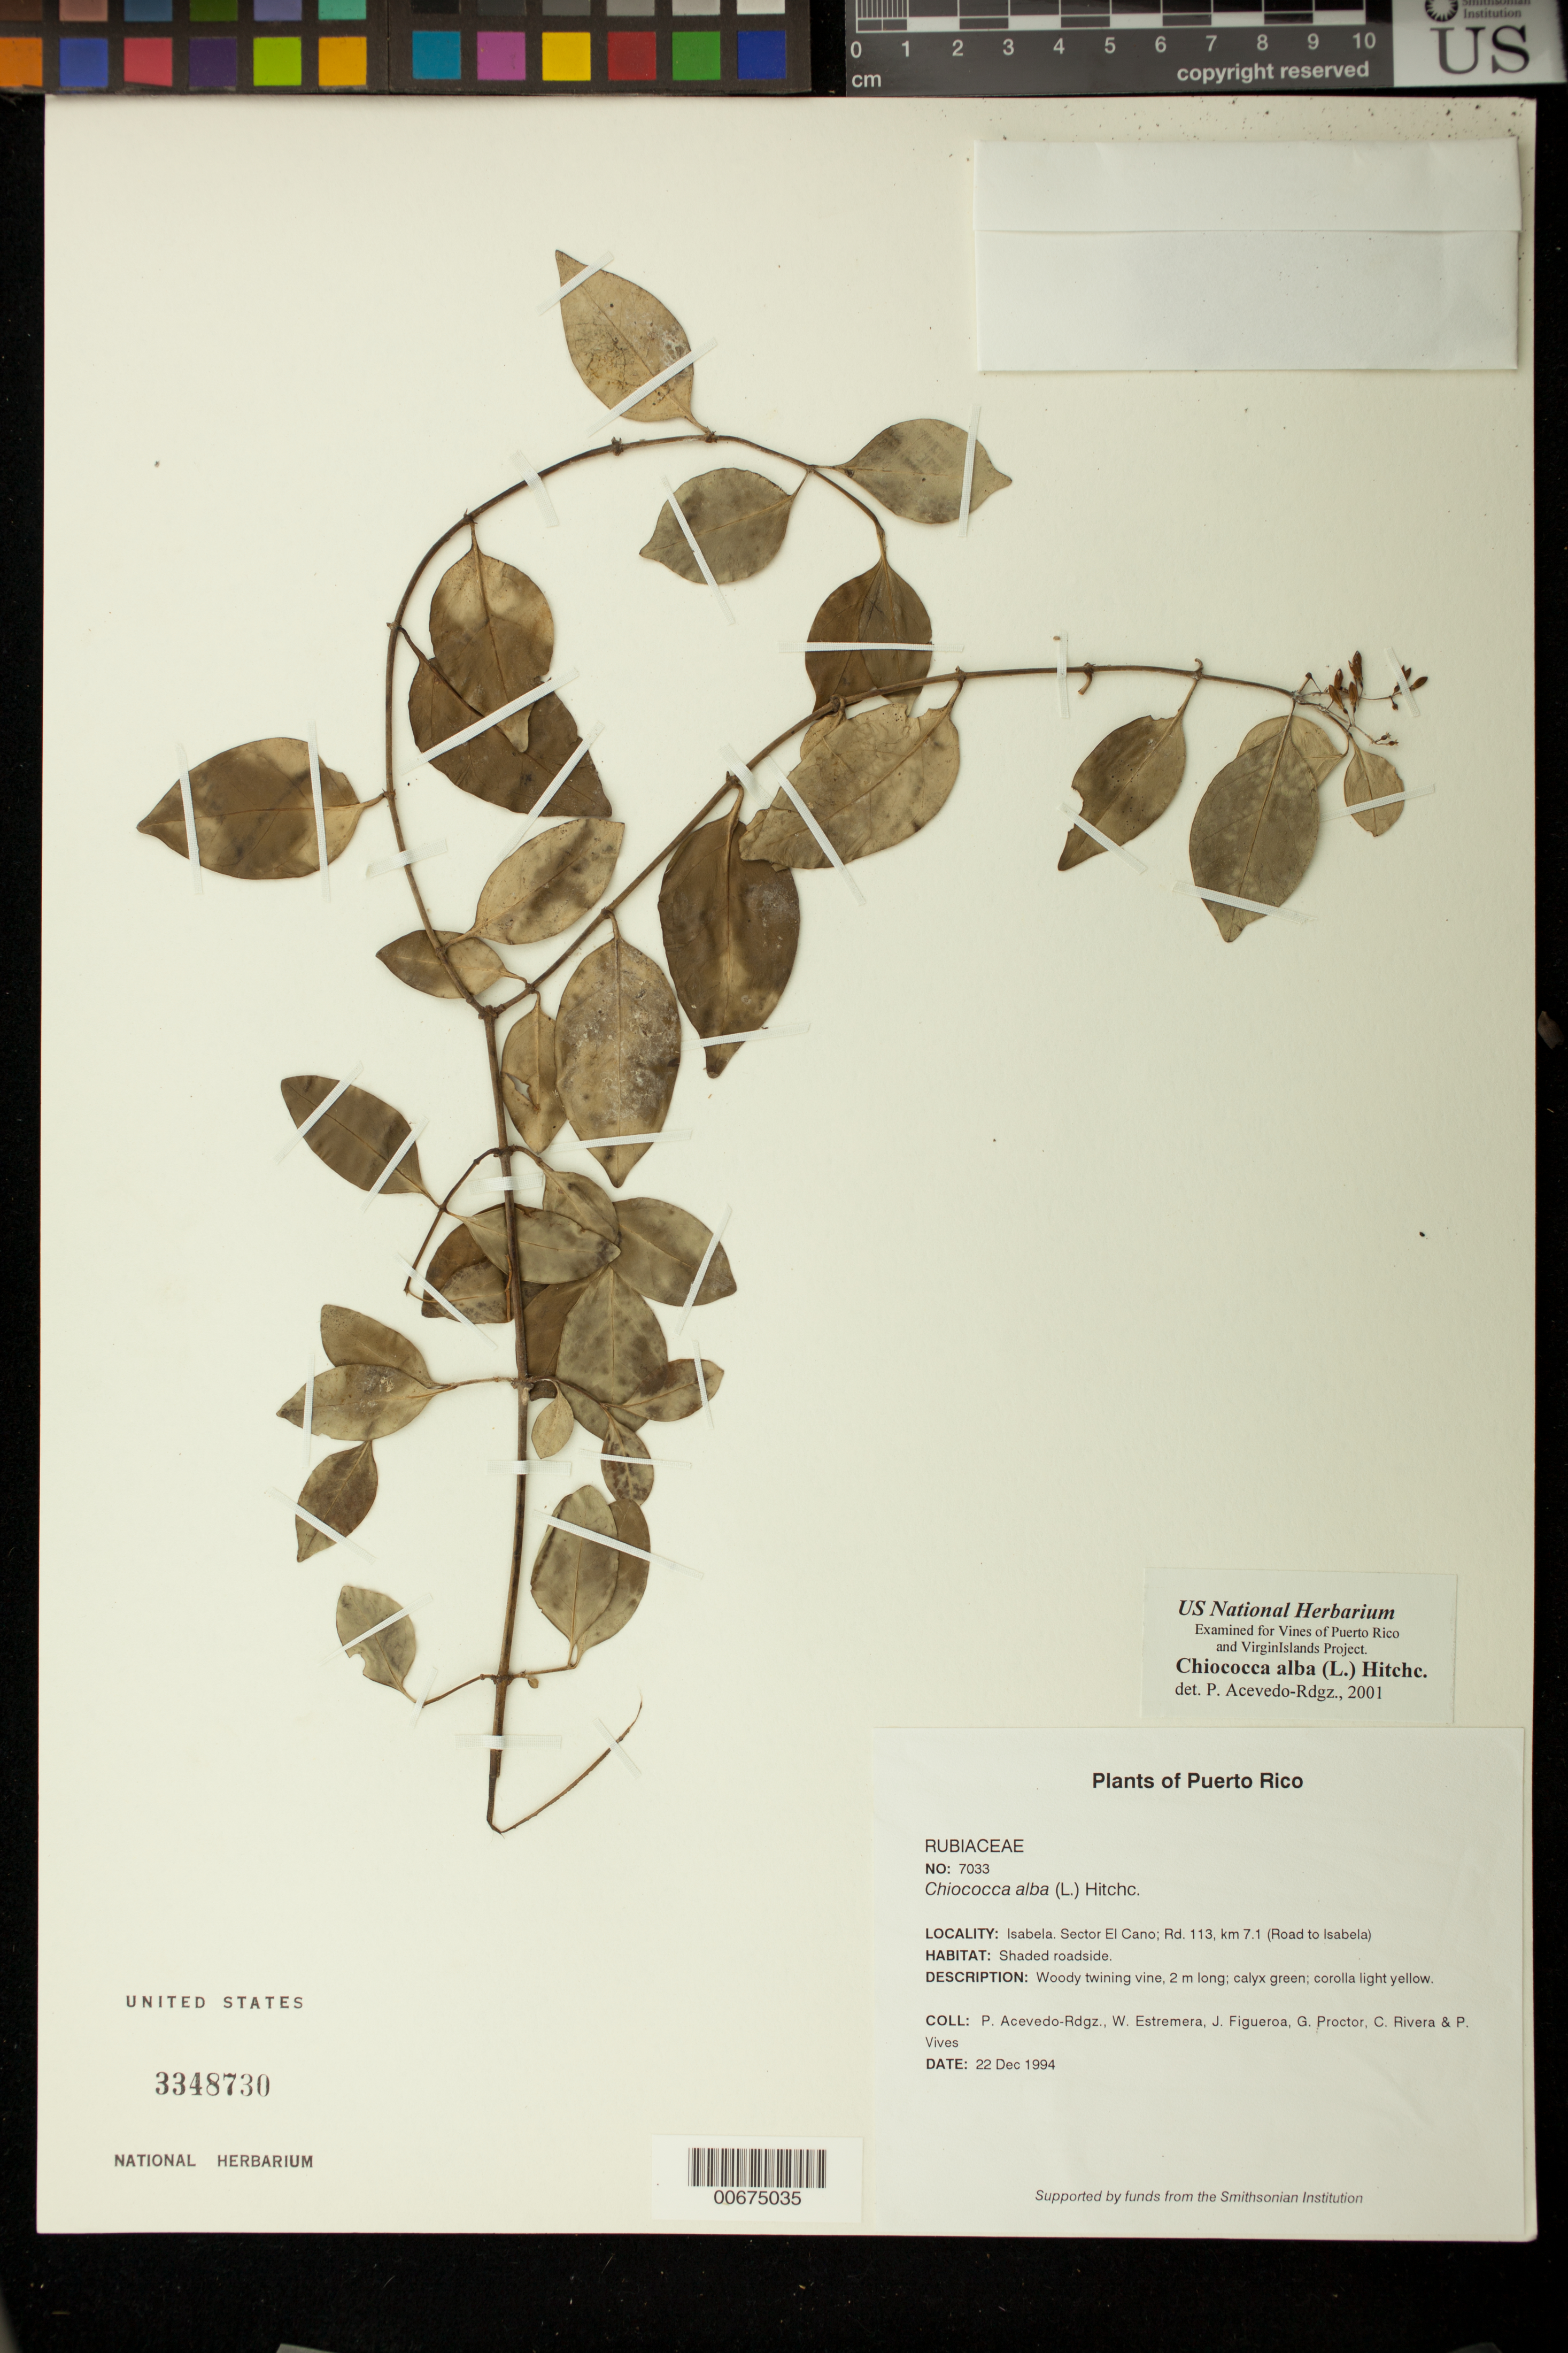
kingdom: Plantae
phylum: Tracheophyta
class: Magnoliopsida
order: Gentianales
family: Rubiaceae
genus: Chiococca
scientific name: Chiococca alba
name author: (L.) Hitchc.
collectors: P. Acevedo-Rodr., W. Estremera, J. Figueroa, G. R. Proctor, C. Rivera & P. Vives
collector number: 7033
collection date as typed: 22 Dec 1994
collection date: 1994-12-22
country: Puerto Rico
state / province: Isabela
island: Puerto Rico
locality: Isabela. Sector El Cano; Rd. 113, km 7.1 (Road to Isabela)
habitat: Shaded roadside.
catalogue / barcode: US 3348730